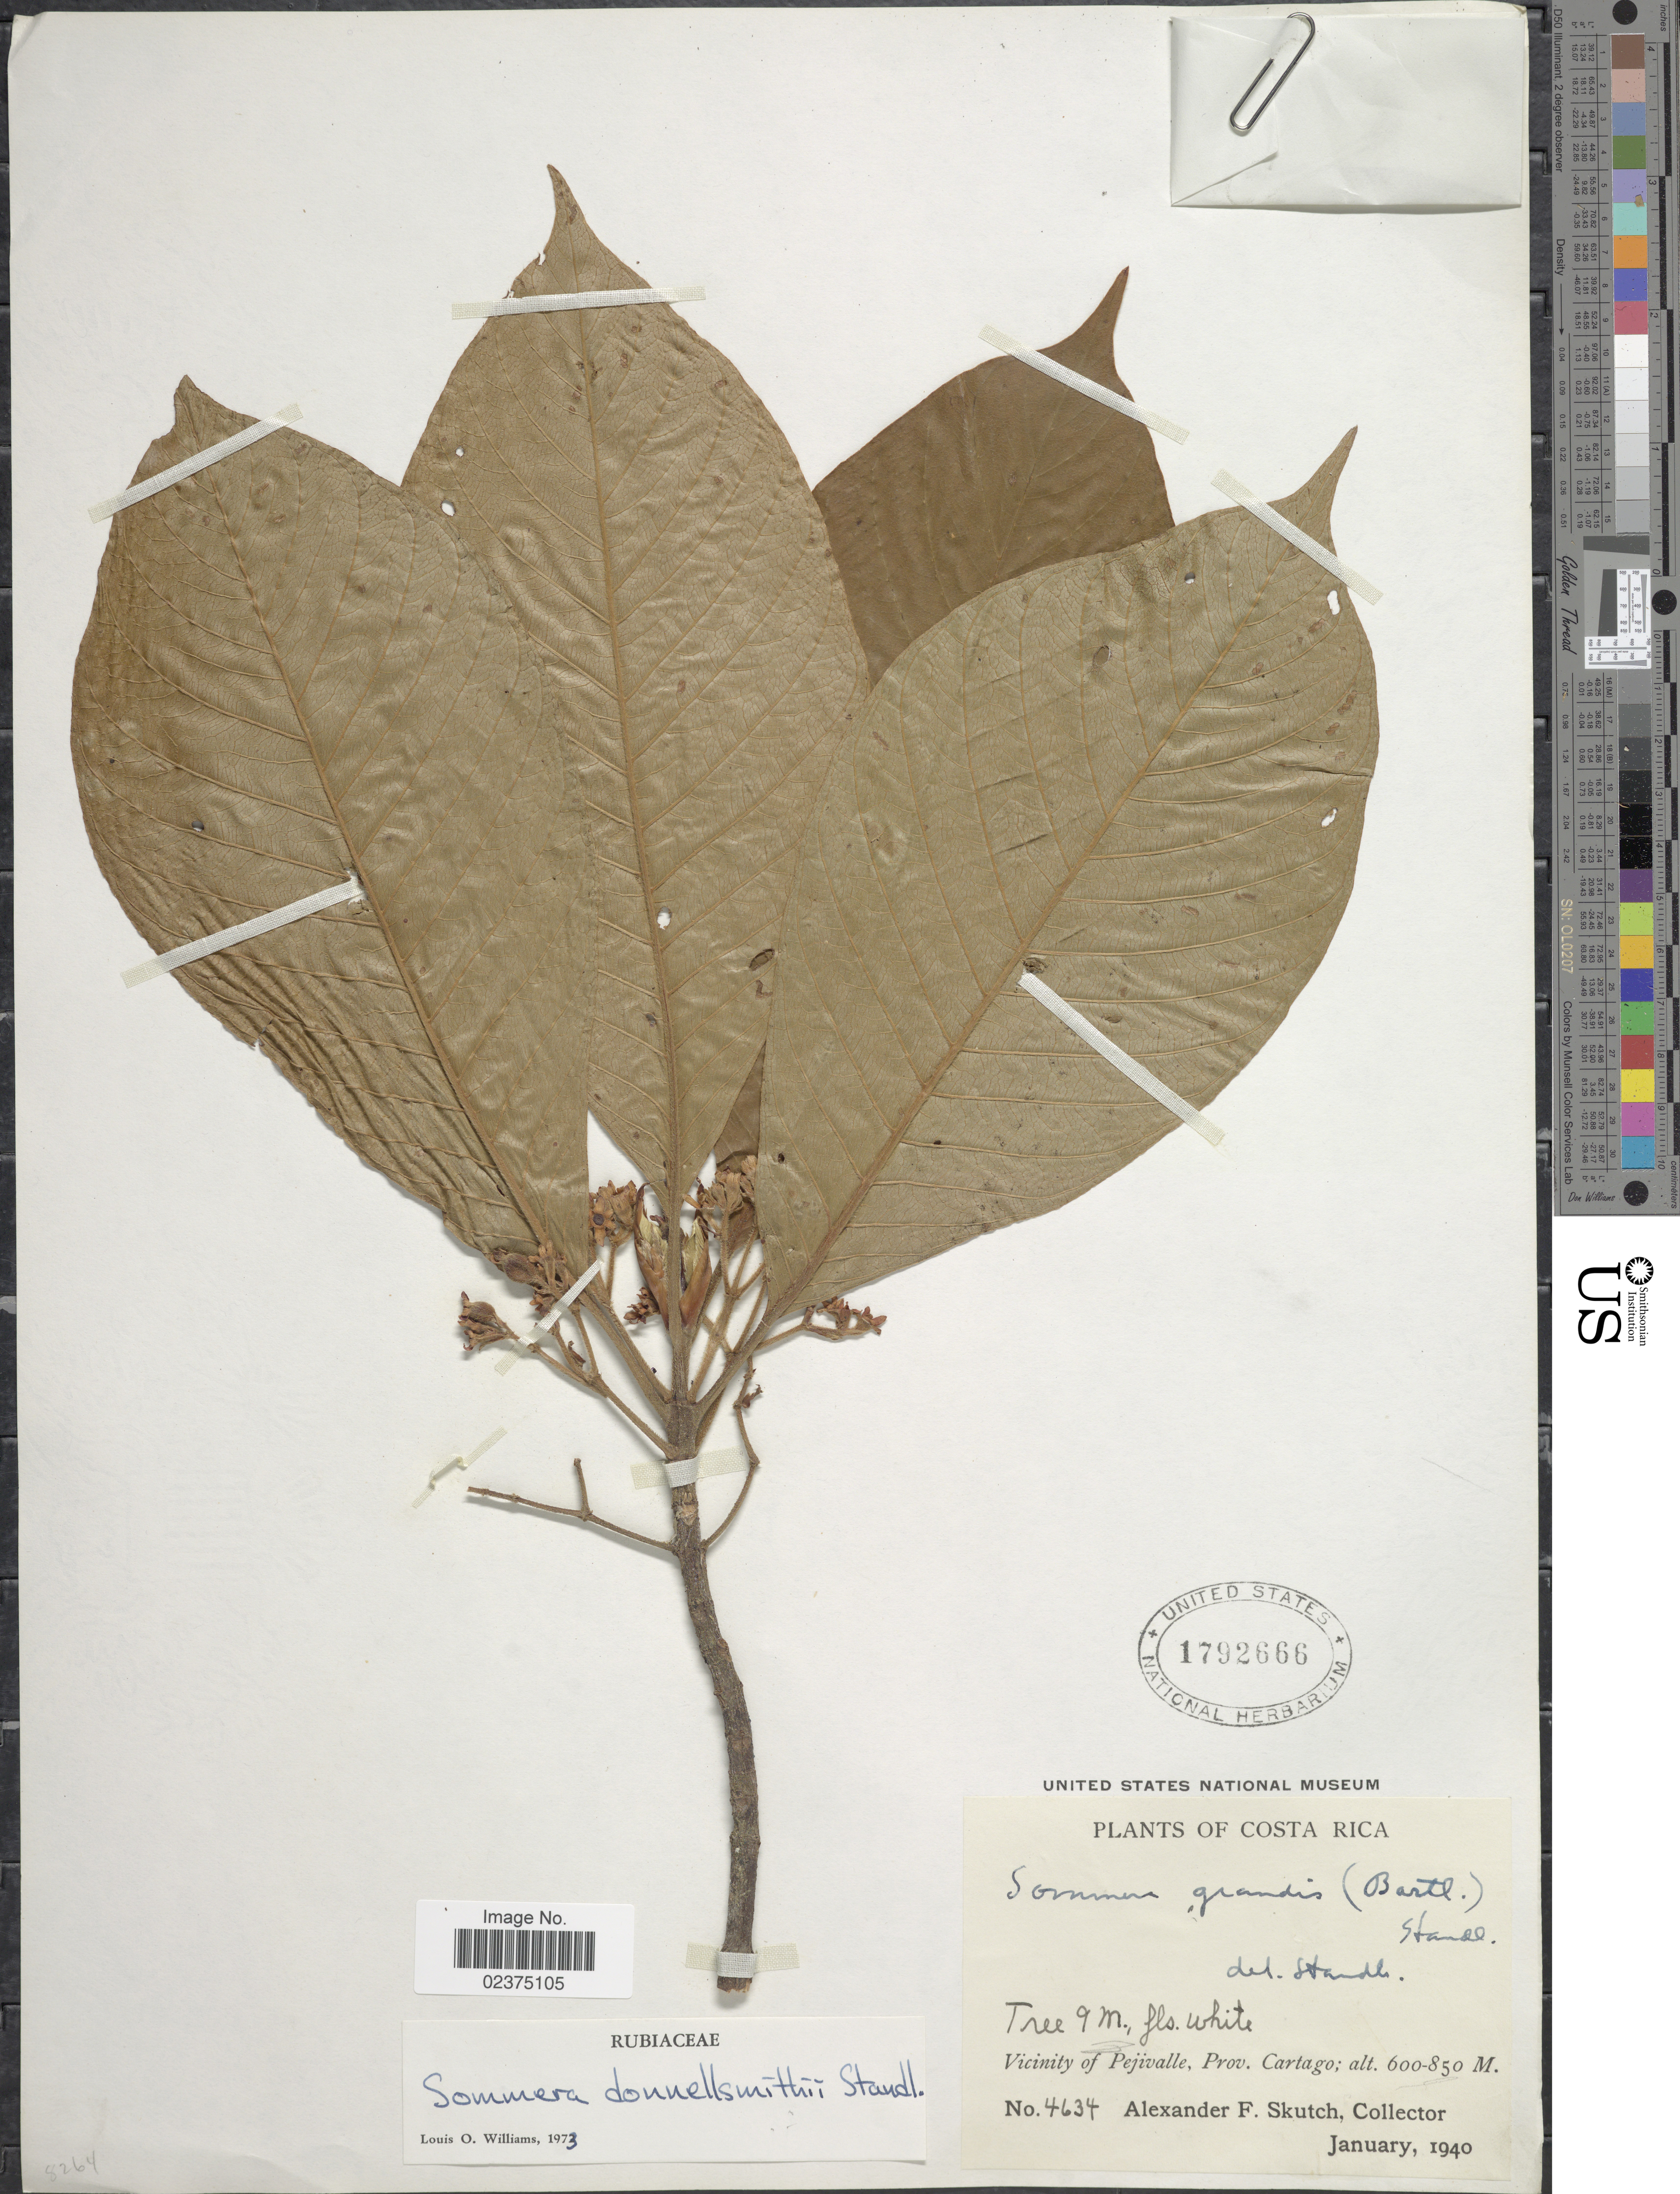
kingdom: Plantae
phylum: Tracheophyta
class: Magnoliopsida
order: Gentianales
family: Rubiaceae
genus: Sommera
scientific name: Sommera donnell-smithii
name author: Standl.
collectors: A. F. Skutch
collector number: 4634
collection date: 1940-01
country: Costa Rica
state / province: Cartago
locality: Vicinity of Pejivalle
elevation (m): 600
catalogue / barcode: US 1792666